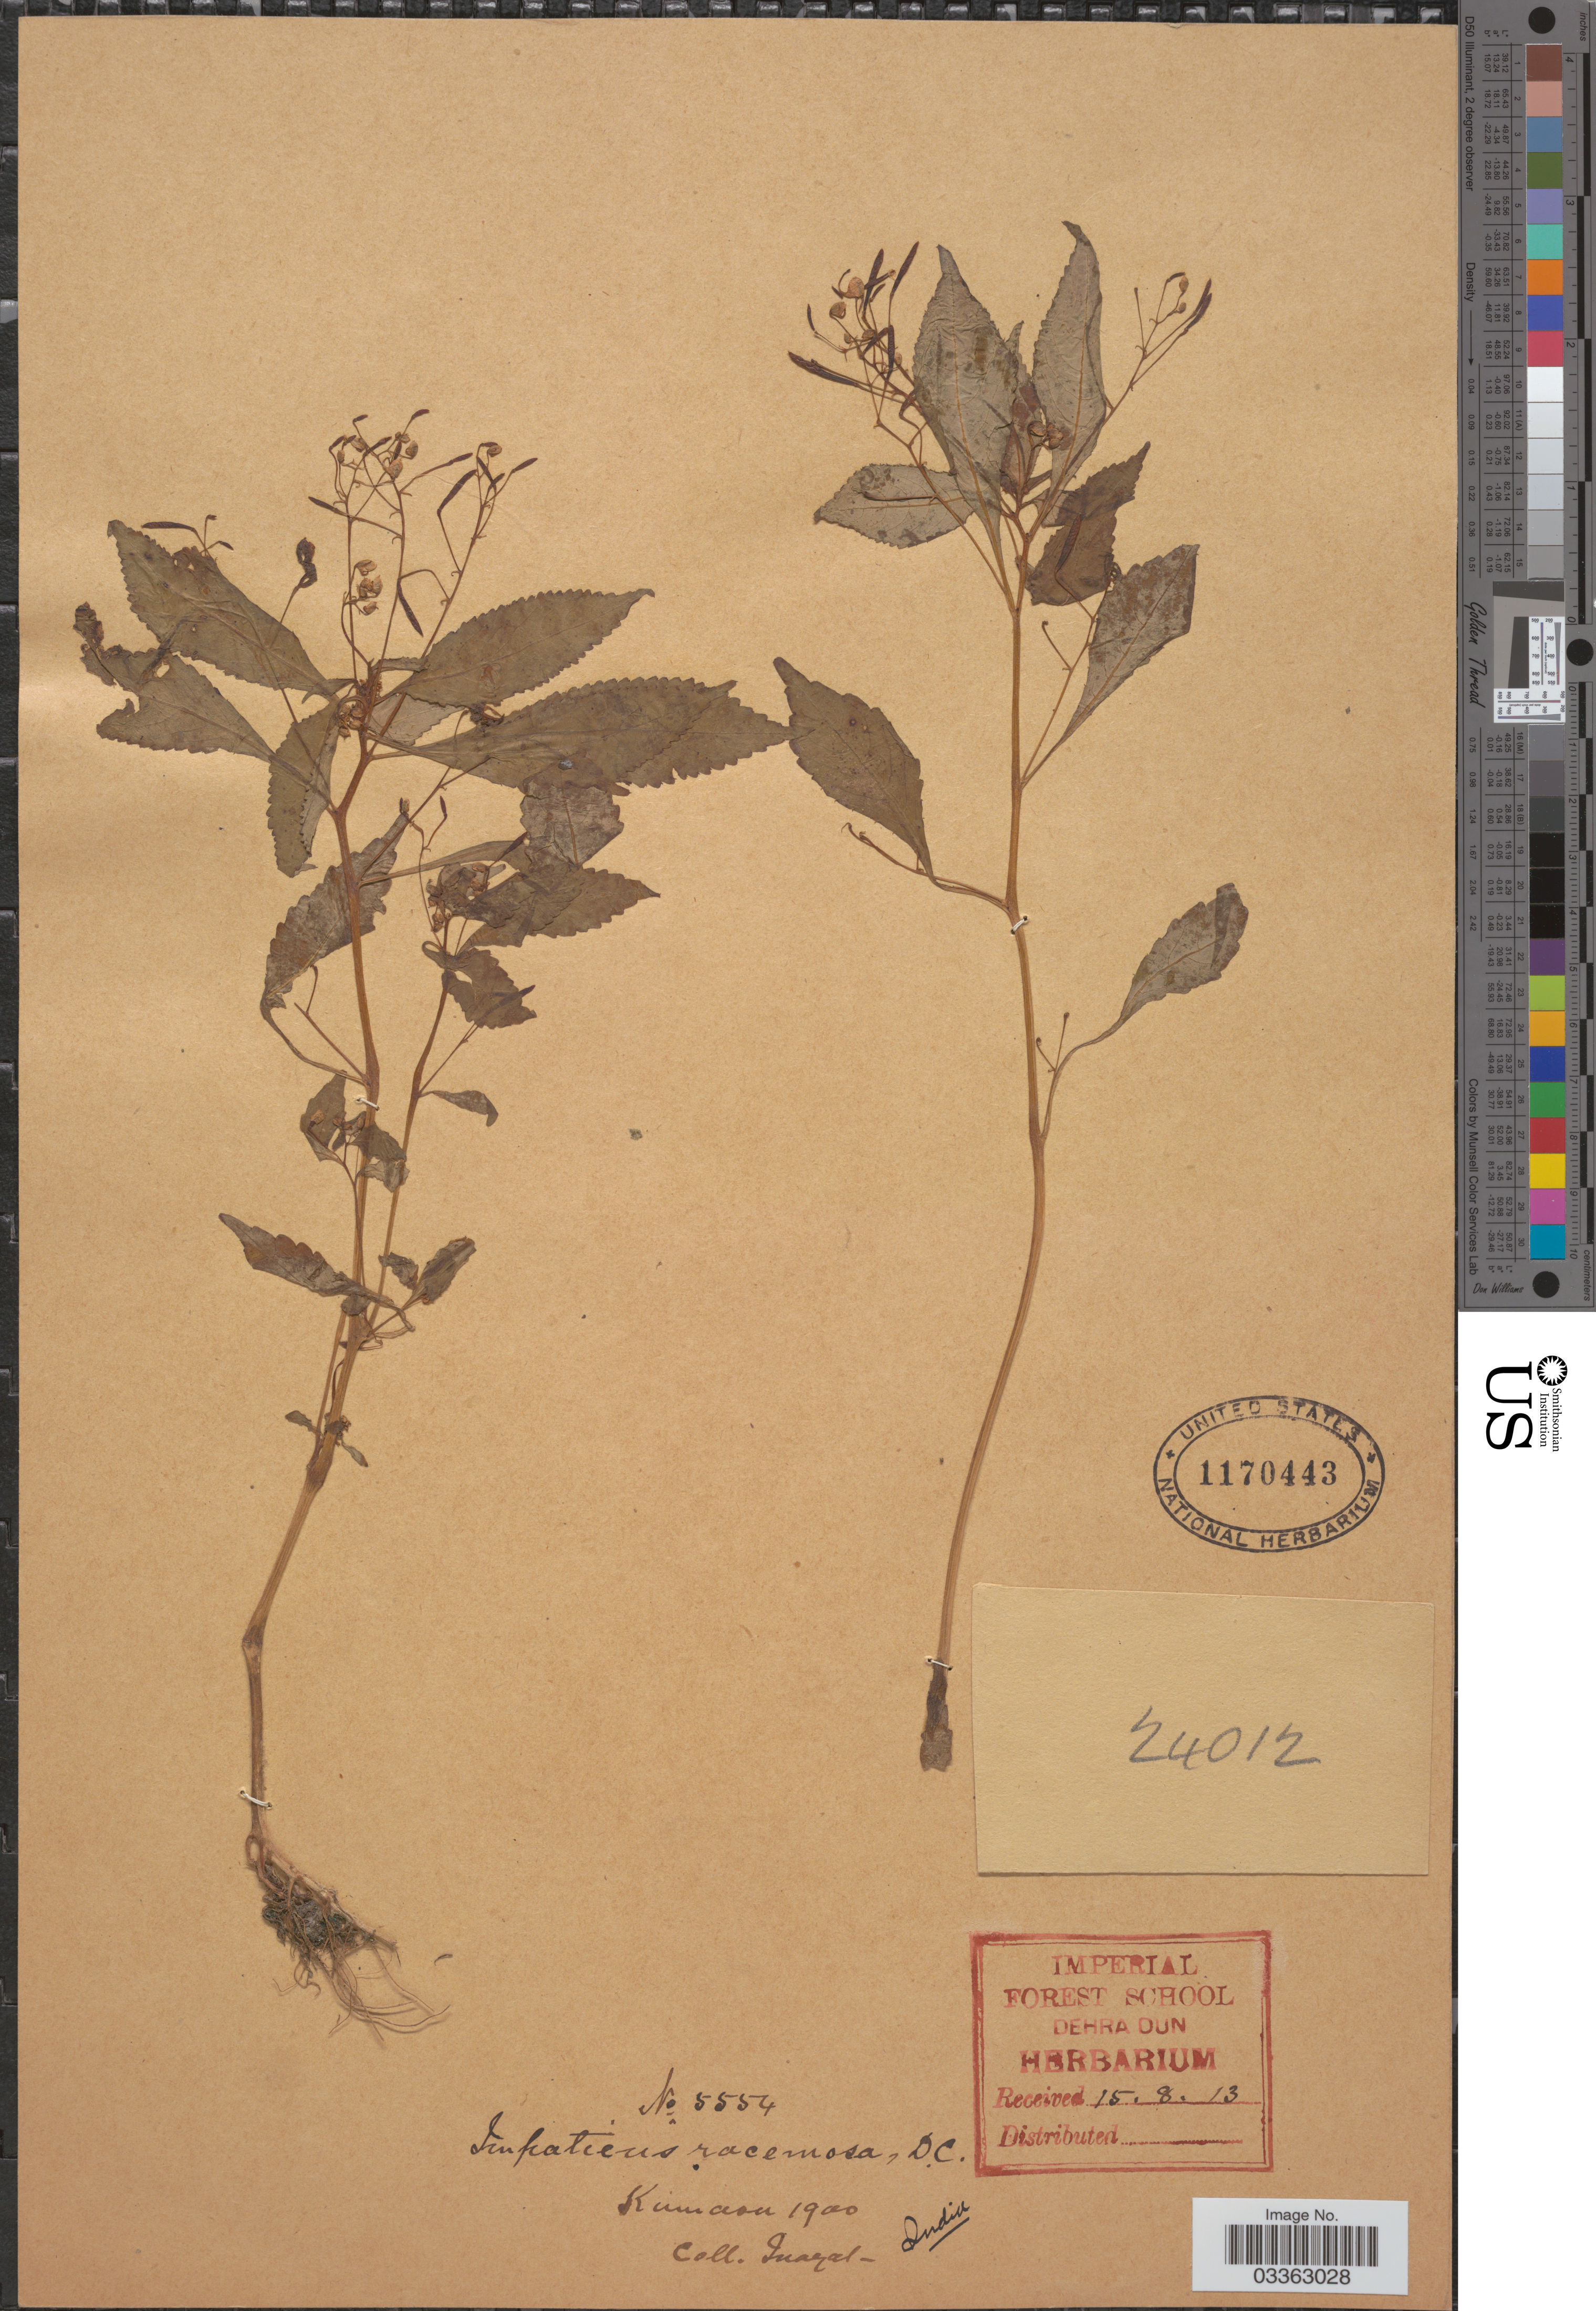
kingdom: Plantae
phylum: Tracheophyta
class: Magnoliopsida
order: Ericales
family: Balsaminaceae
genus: Impatiens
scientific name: Impatiens racemosa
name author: DC.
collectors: -. Inayat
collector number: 5554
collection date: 1900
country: India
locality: Kumaon.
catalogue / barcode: US 1170443